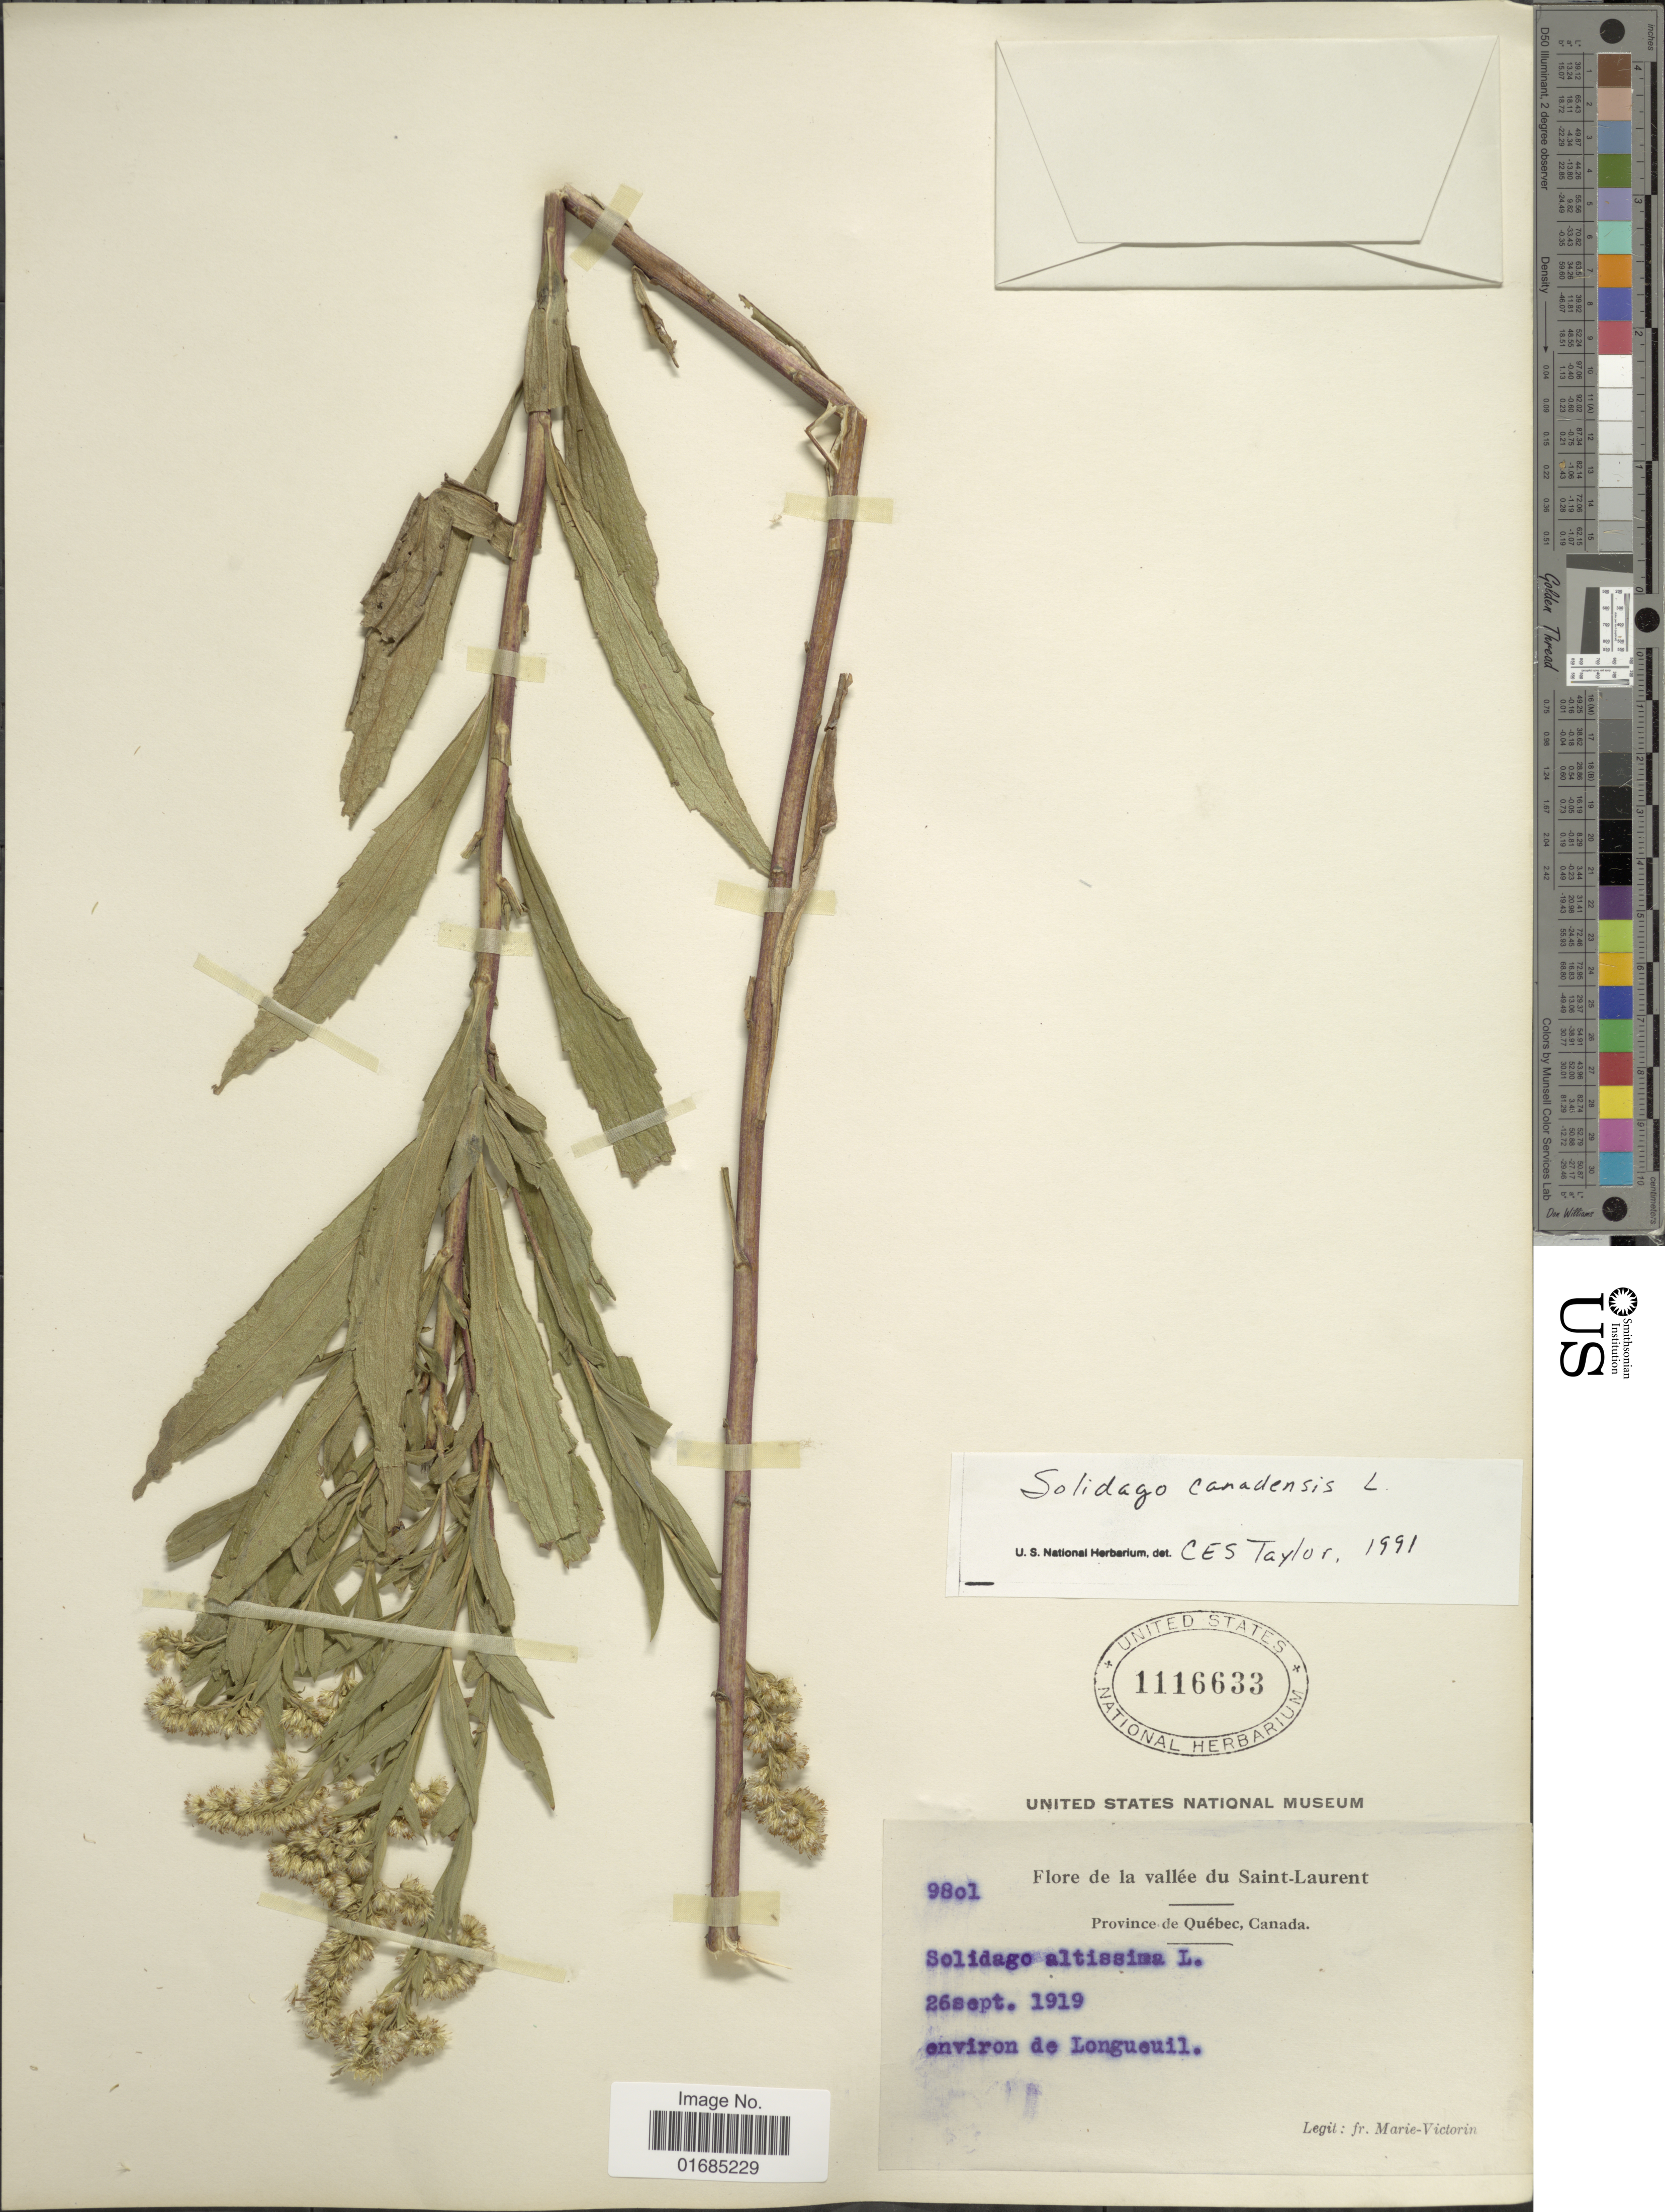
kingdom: Plantae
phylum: Tracheophyta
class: Magnoliopsida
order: Asterales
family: Asteraceae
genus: Solidago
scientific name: Solidago canadensis var. canadensis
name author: L.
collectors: Fr. Marie-Victorin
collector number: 9801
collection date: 1919-09-26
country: Canada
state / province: Quebec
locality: Environ de Longueuil.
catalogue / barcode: US 1116633